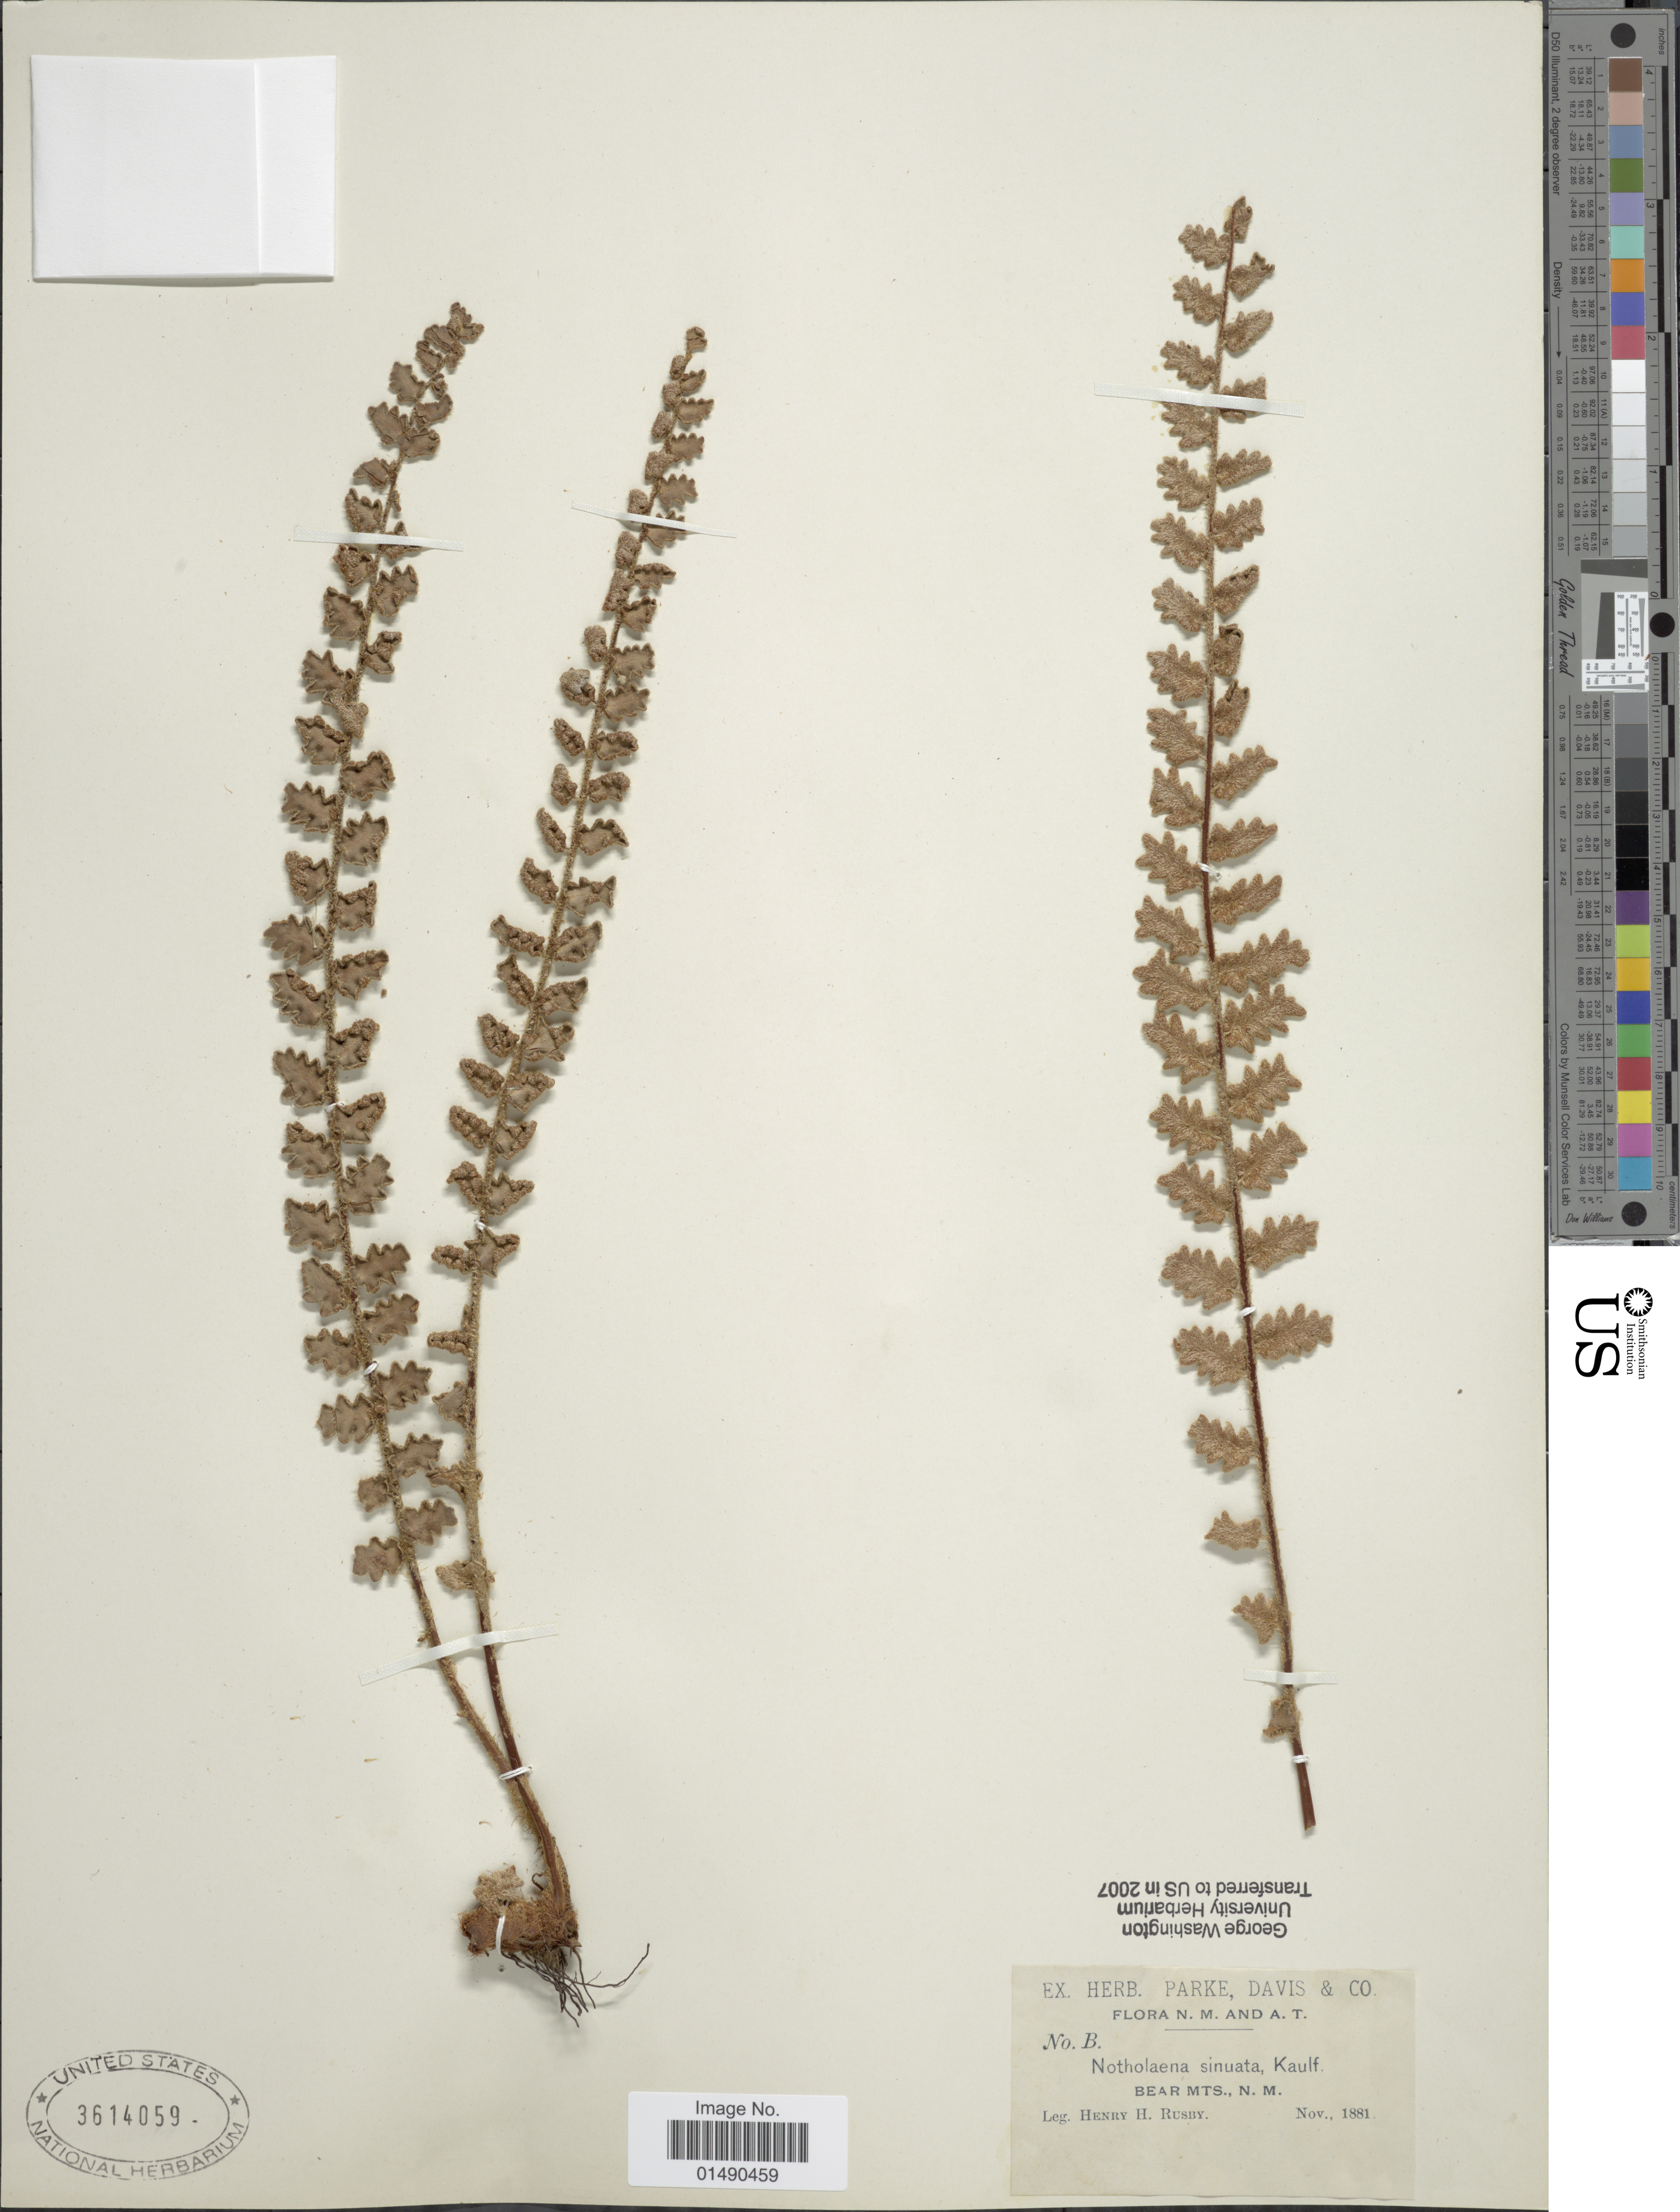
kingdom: Plantae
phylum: Tracheophyta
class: Polypodiopsida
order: Polypodiales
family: Pteridaceae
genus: Astrolepis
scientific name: Astrolepis integerrima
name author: (Hook.) D.M. Benham & Windham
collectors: H. H. Rusby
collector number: B.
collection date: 1881-11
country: United States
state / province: New Mexico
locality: Bear Mts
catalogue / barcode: US 3614059